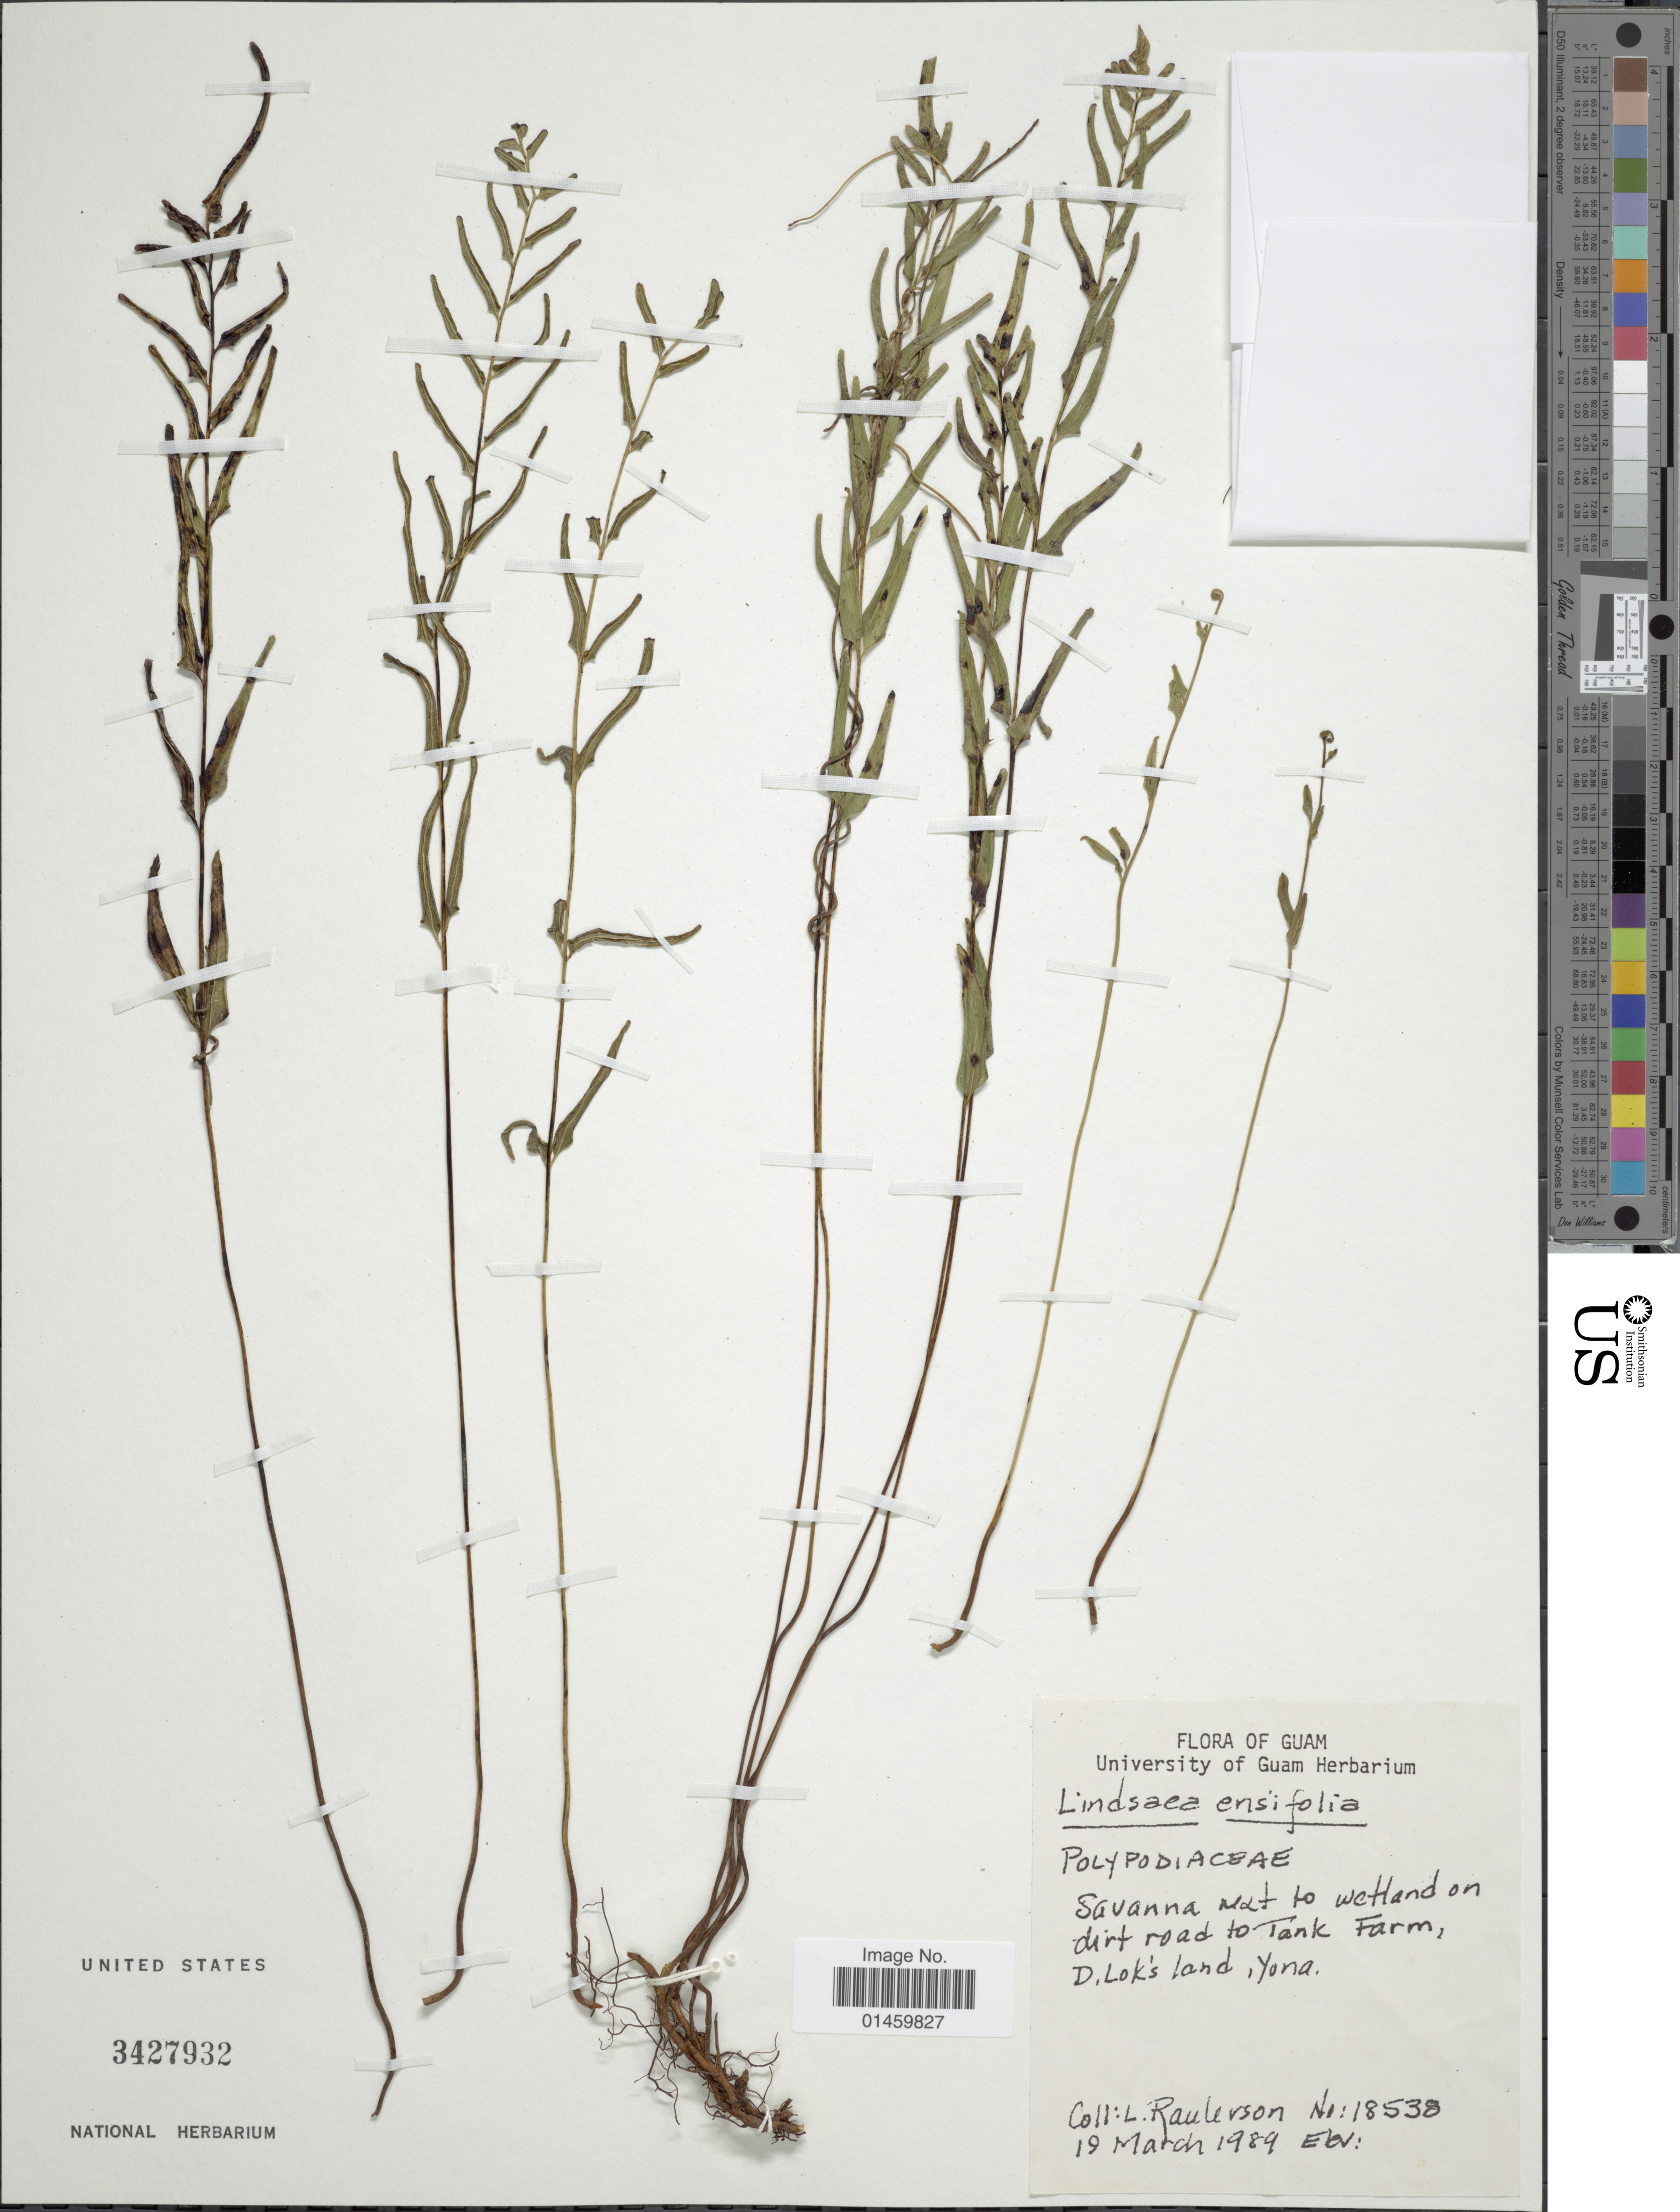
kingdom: Plantae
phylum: Tracheophyta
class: Polypodiopsida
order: Polypodiales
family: Lindsaeaceae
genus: Lindsaea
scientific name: Lindsaea ensifolia subsp. ensifolia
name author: Sw.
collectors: L. Raulerson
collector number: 18538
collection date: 1989-03-19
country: Guam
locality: Savanna wet to wetland on dirt road to Tank Farm, D. Lok's Land, Yona. [interpreted]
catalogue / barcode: US 3427932